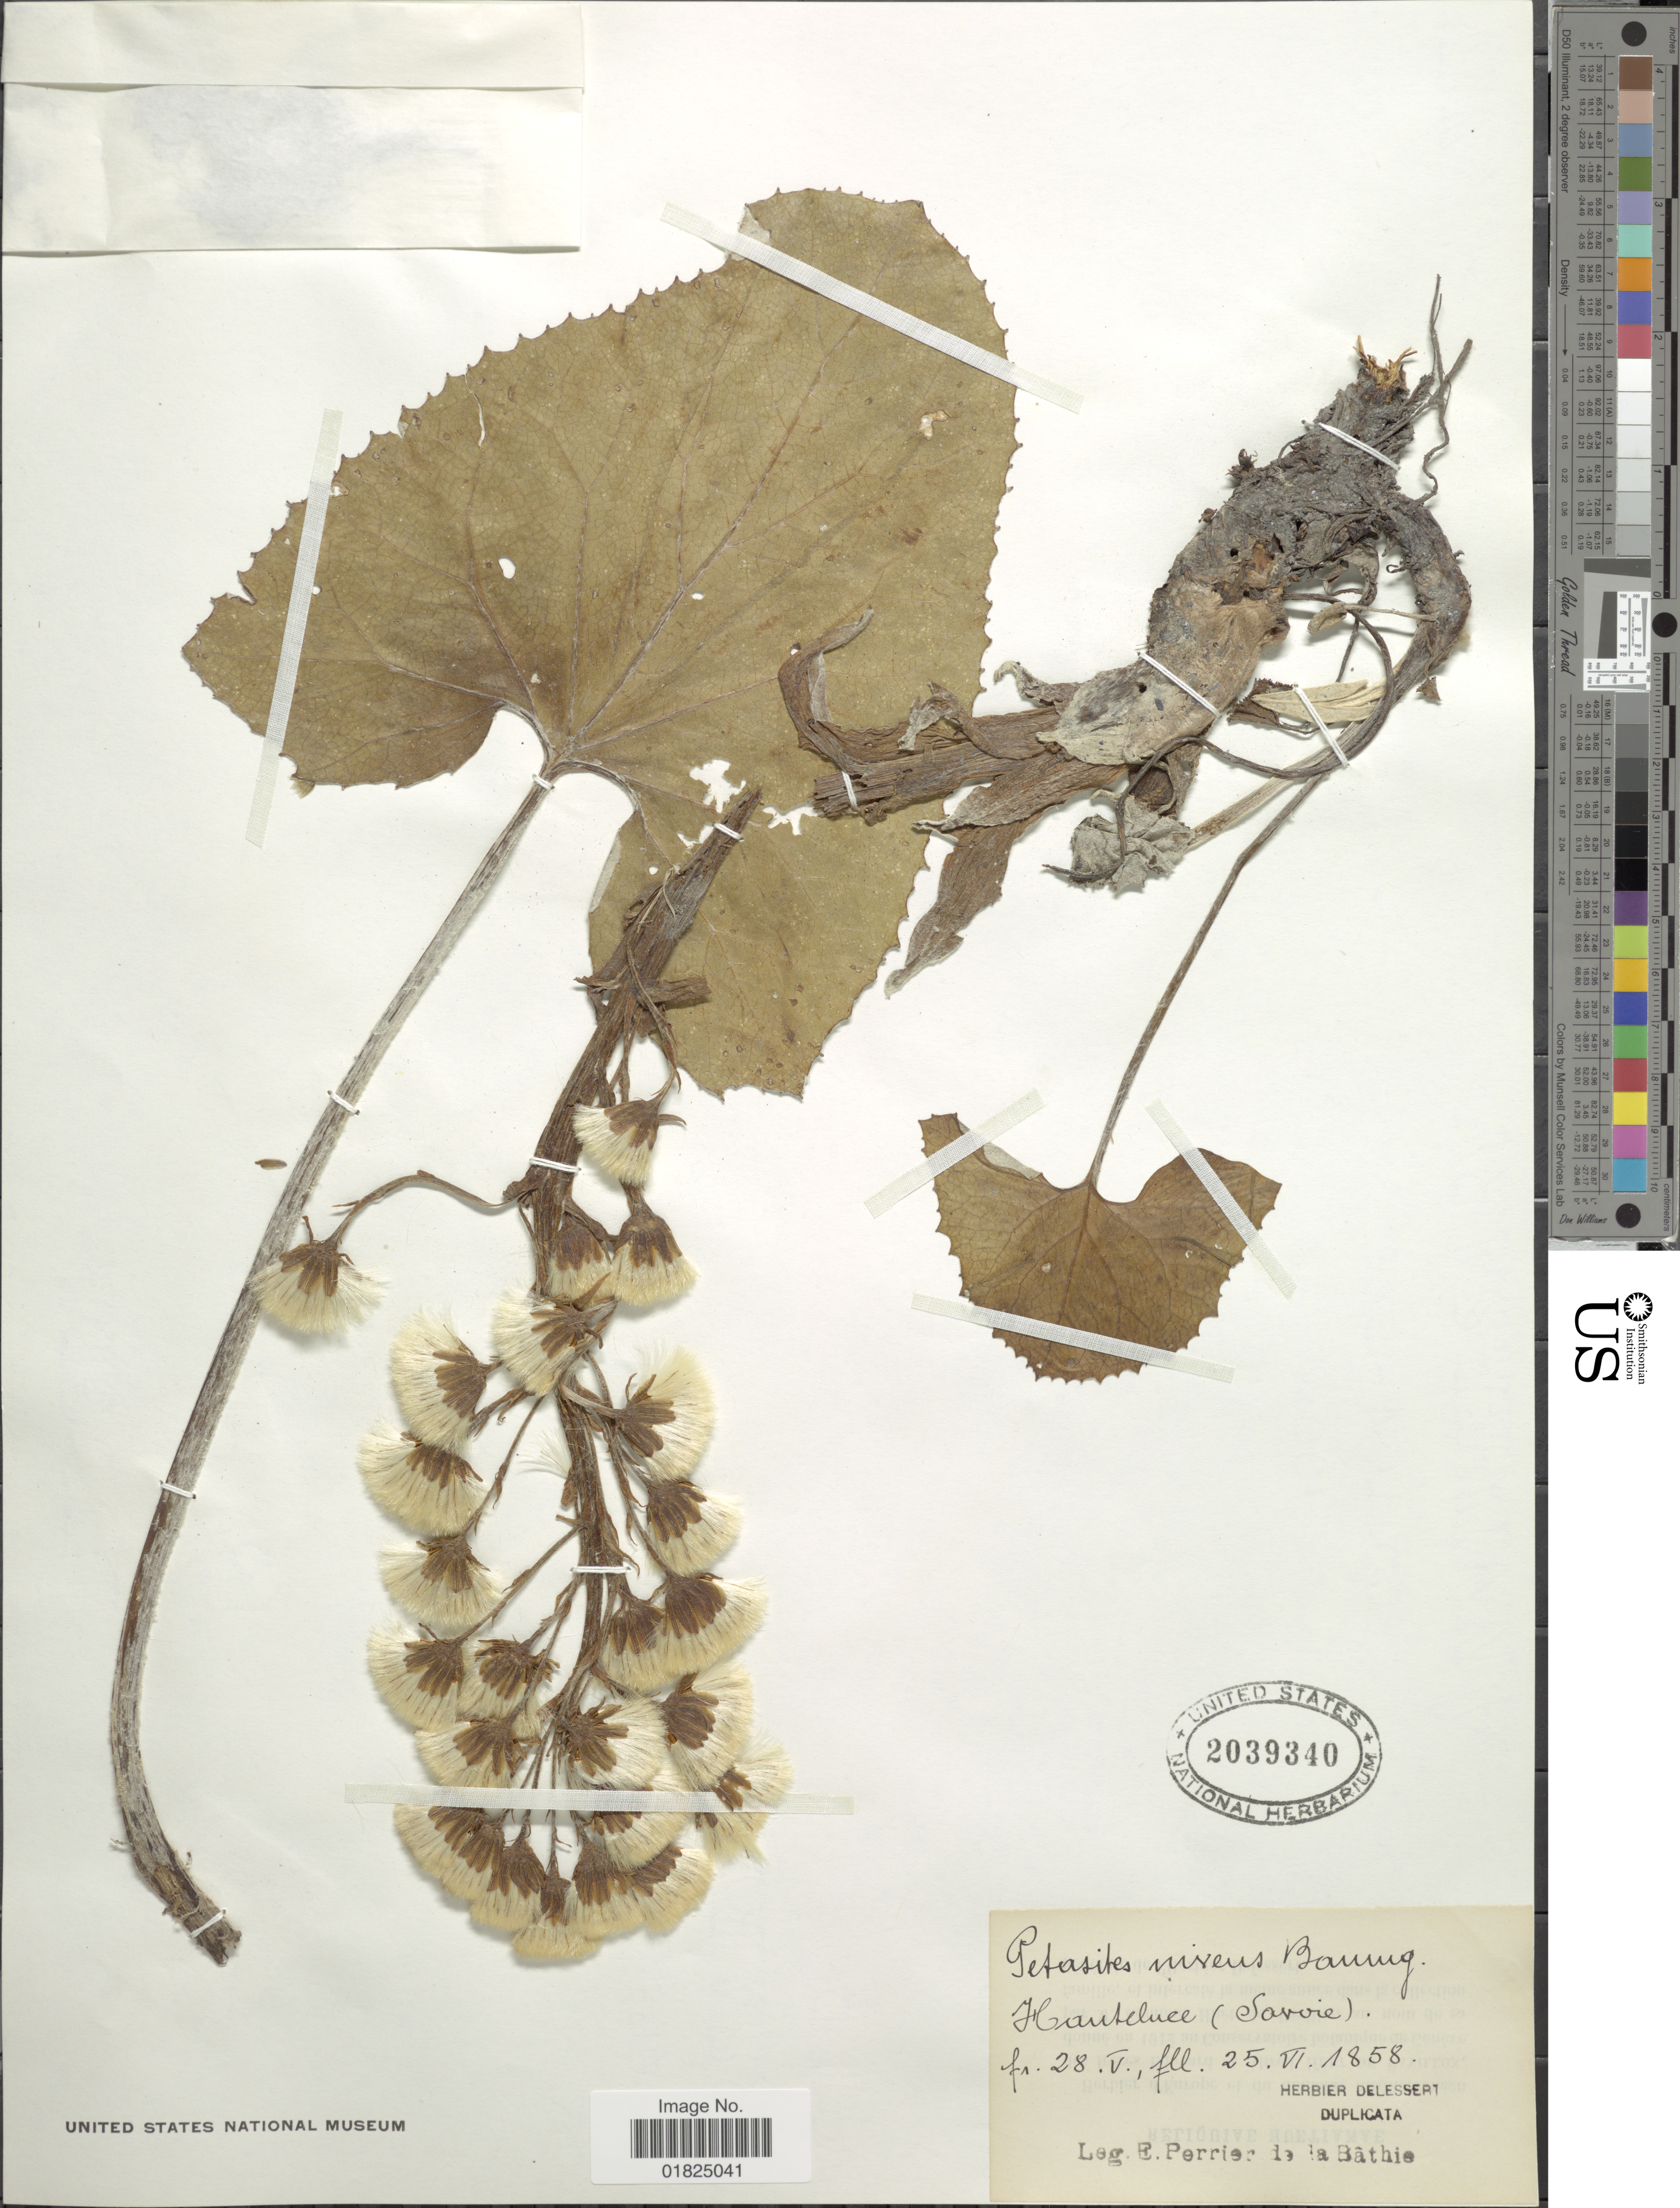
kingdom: Plantae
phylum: Tracheophyta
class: Magnoliopsida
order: Asterales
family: Asteraceae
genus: Petasites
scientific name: Petasites paradoxus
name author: (Retz.) Baumg.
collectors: E. Perrier de la Bâthie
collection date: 1858-06-25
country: France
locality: Hauteluce (Savoie)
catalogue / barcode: US 2039340